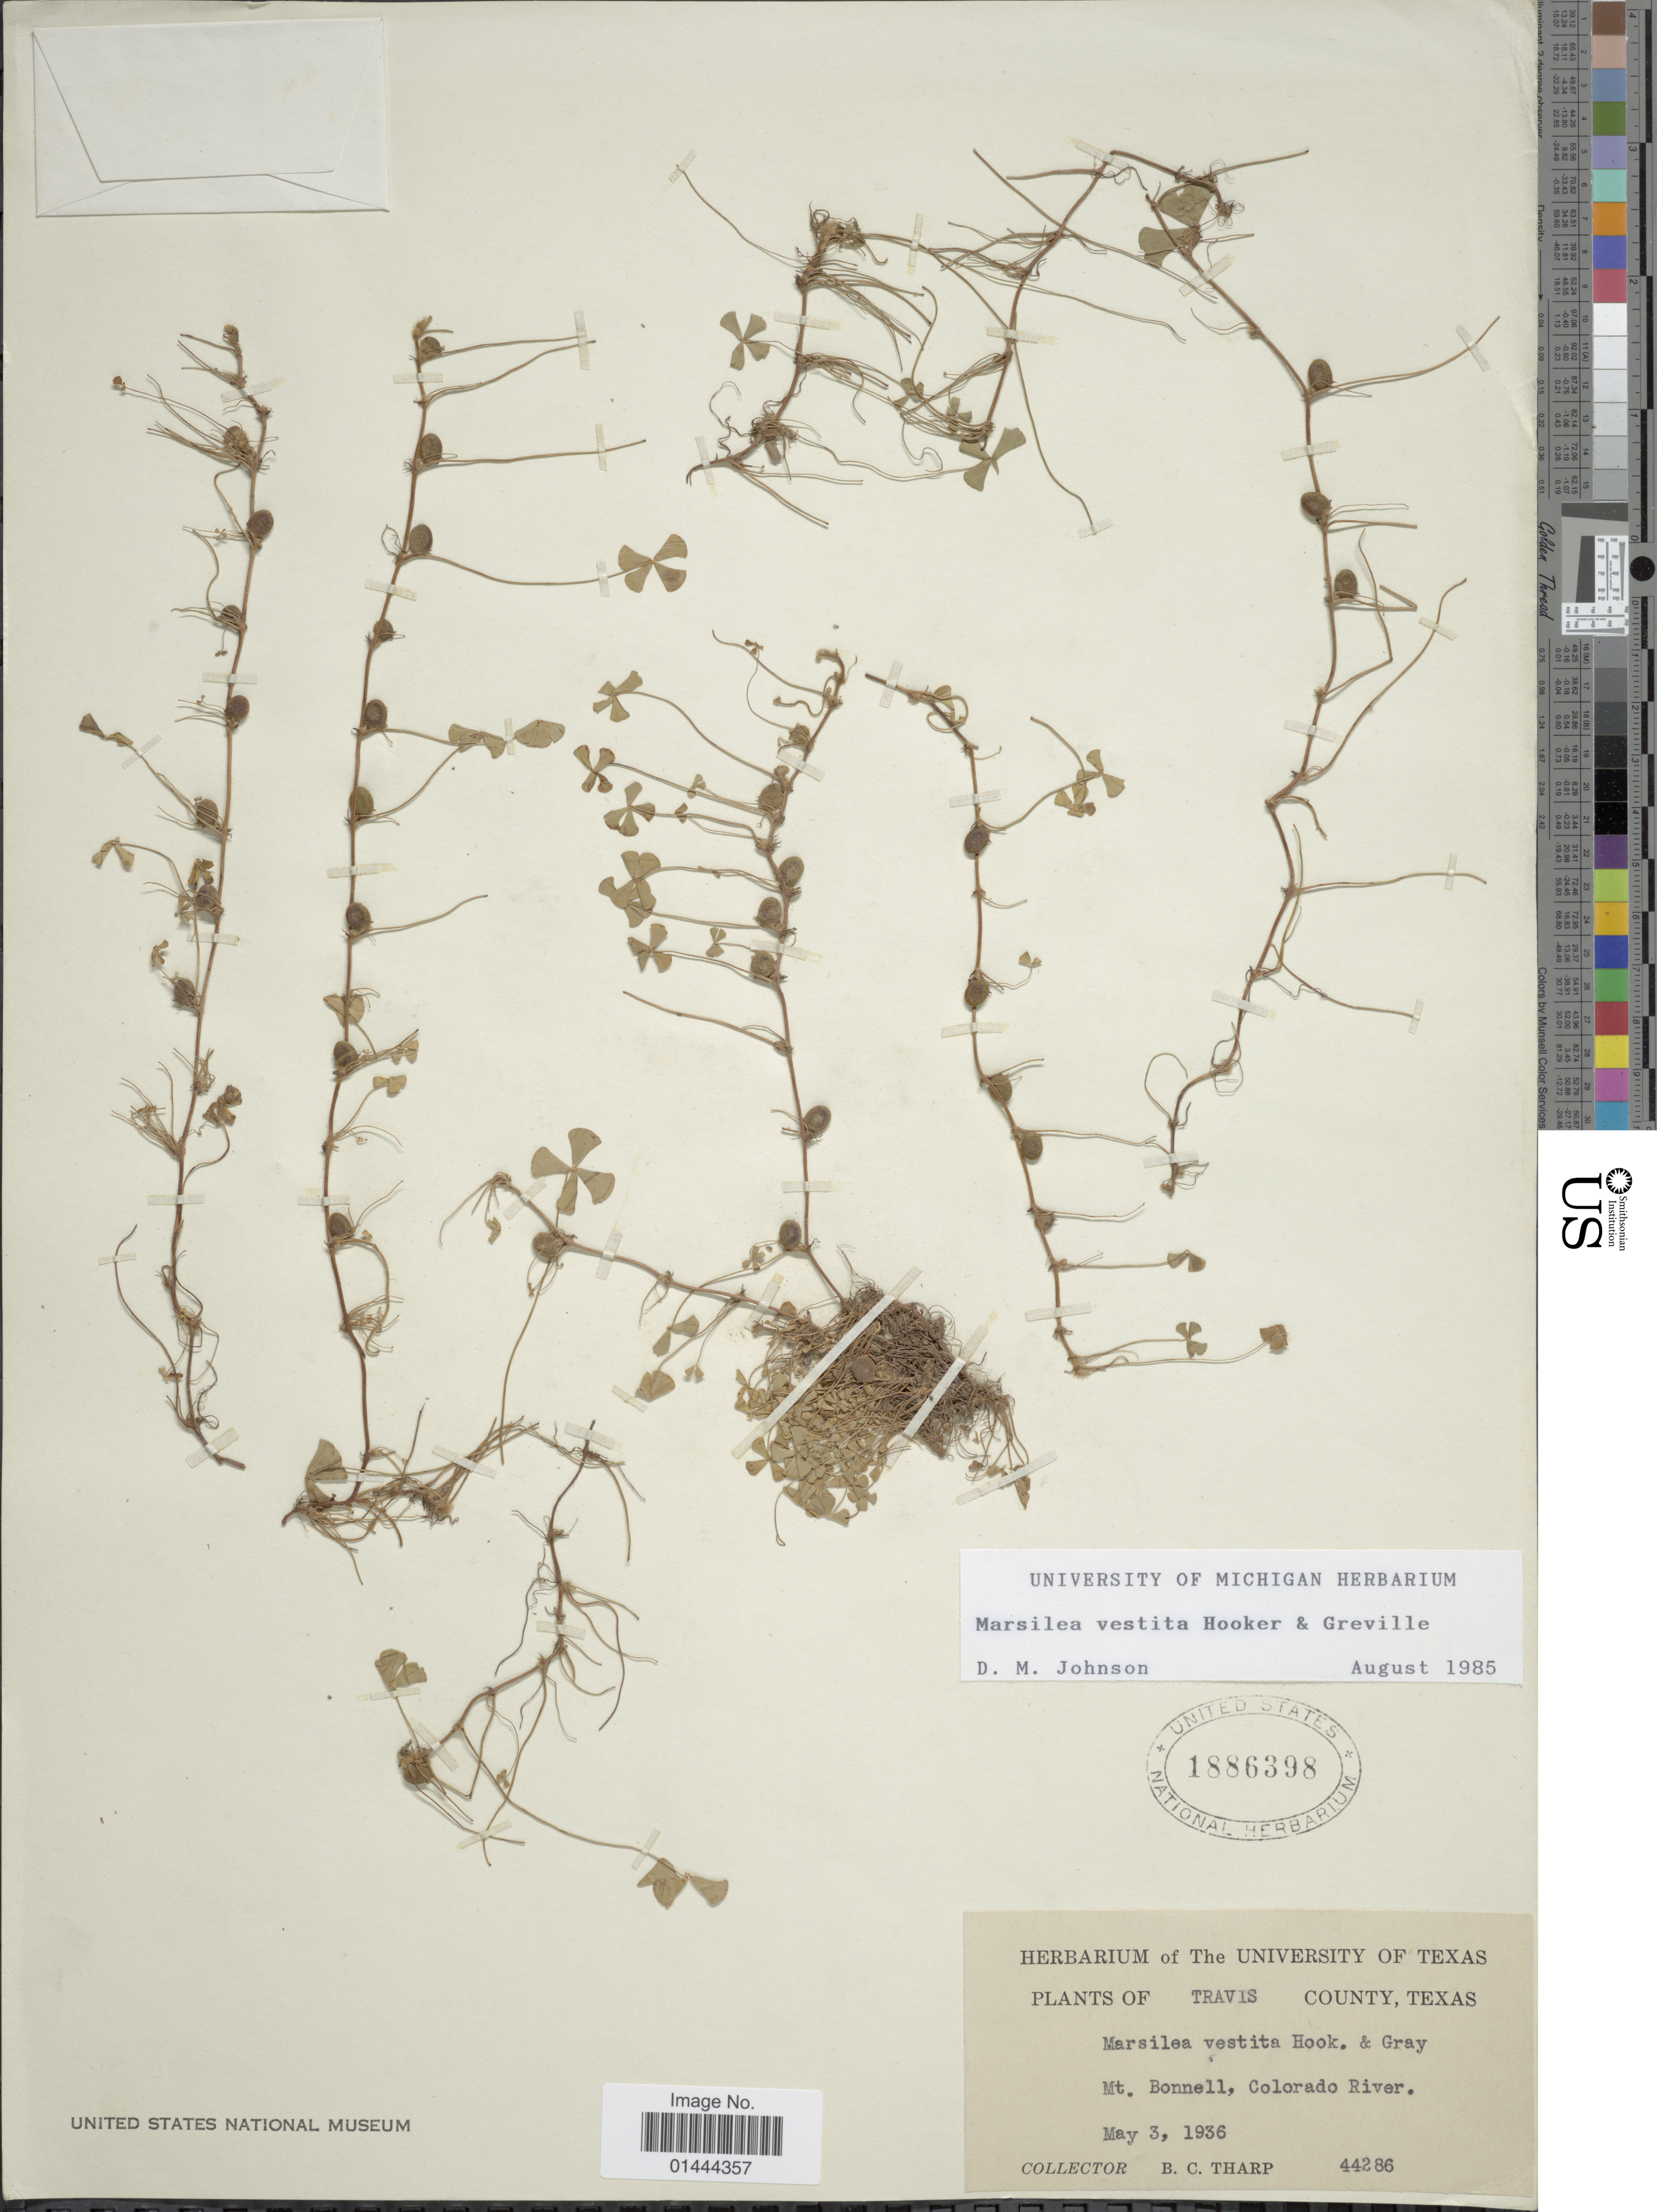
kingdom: Plantae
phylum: Tracheophyta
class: Polypodiopsida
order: Salviniales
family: Marsileaceae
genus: Marsilea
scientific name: Marsilea vestita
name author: Hook. & Grev.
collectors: B. C. Tharp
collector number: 44286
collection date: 1936-05-03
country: United States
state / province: Texas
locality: Travis County, Mt. Bonnell, Colorado River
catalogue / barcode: US 1886398